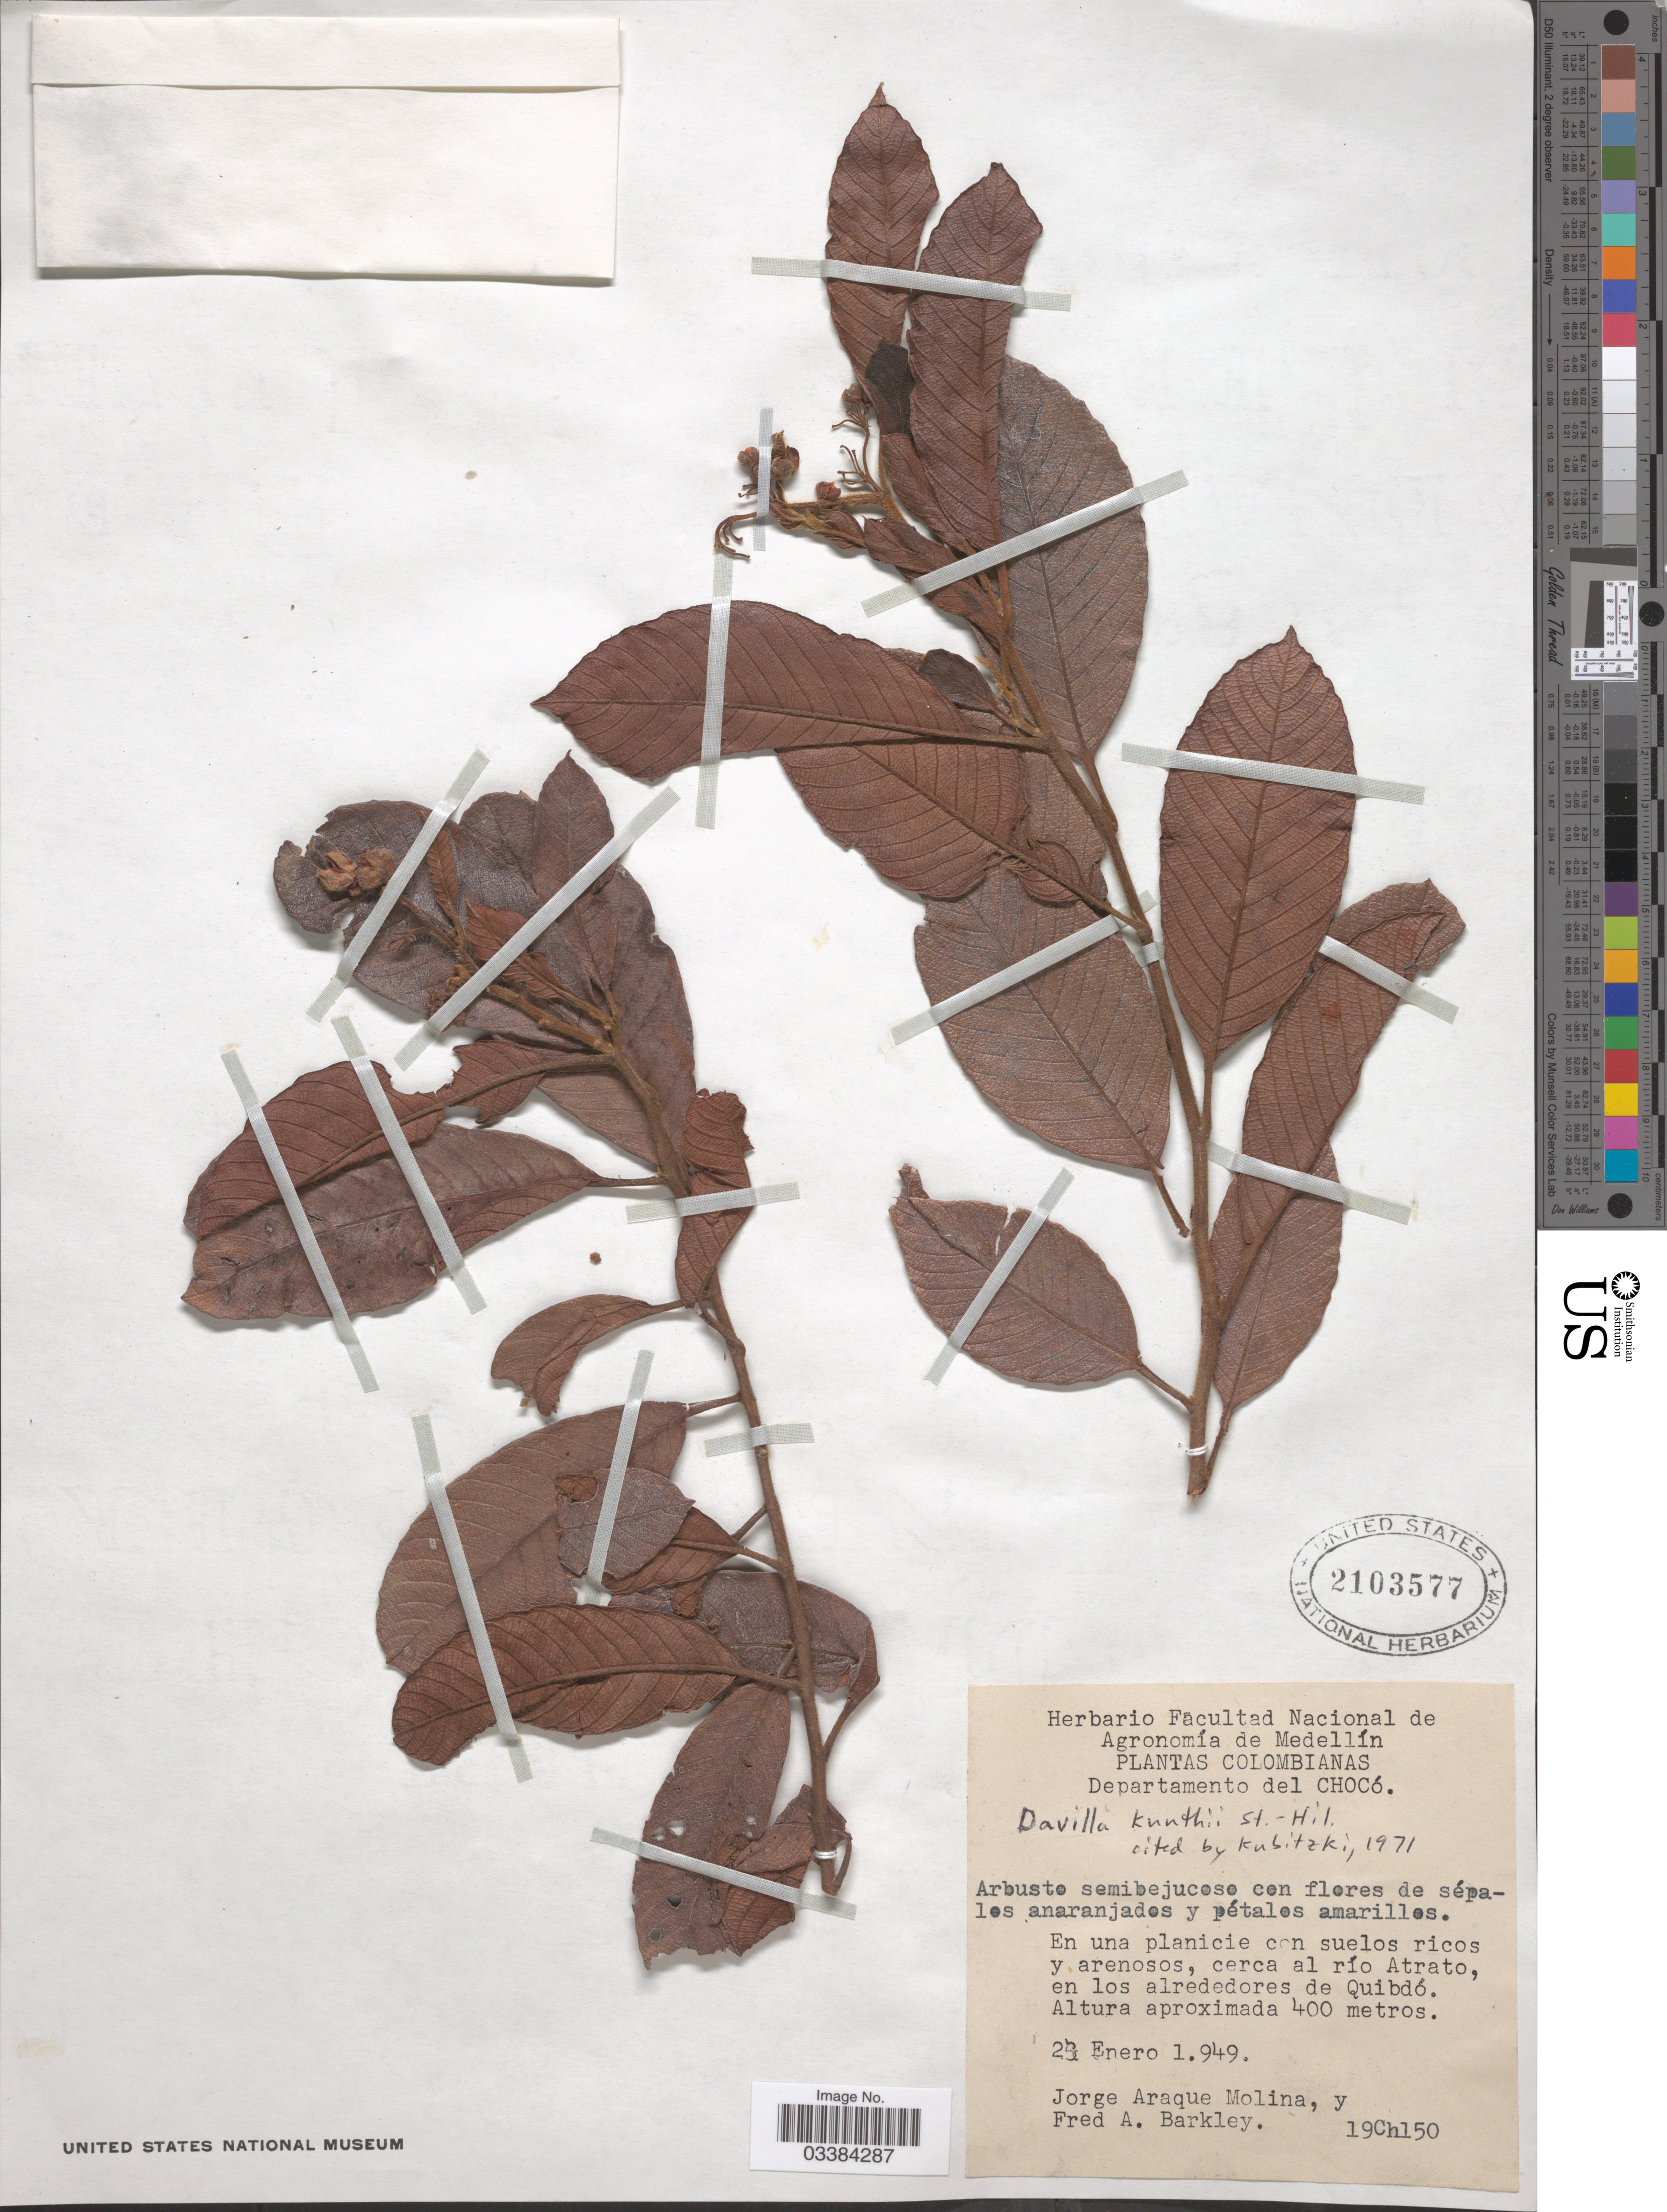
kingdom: Plantae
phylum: Tracheophyta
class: Magnoliopsida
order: Dilleniales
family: Dilleniaceae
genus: Davilla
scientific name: Davilla kunthii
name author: A. St.-Hil.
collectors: J. Araque Molina & F. A. Barkley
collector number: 19Ch150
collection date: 1949-01-25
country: Colombia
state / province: Chocó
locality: Departamento del Chocó. En una planicie con suelos ricos y arenosos, cerca al río Atrato, en los alrededores de Quibdó.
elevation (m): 400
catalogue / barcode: US 2103577